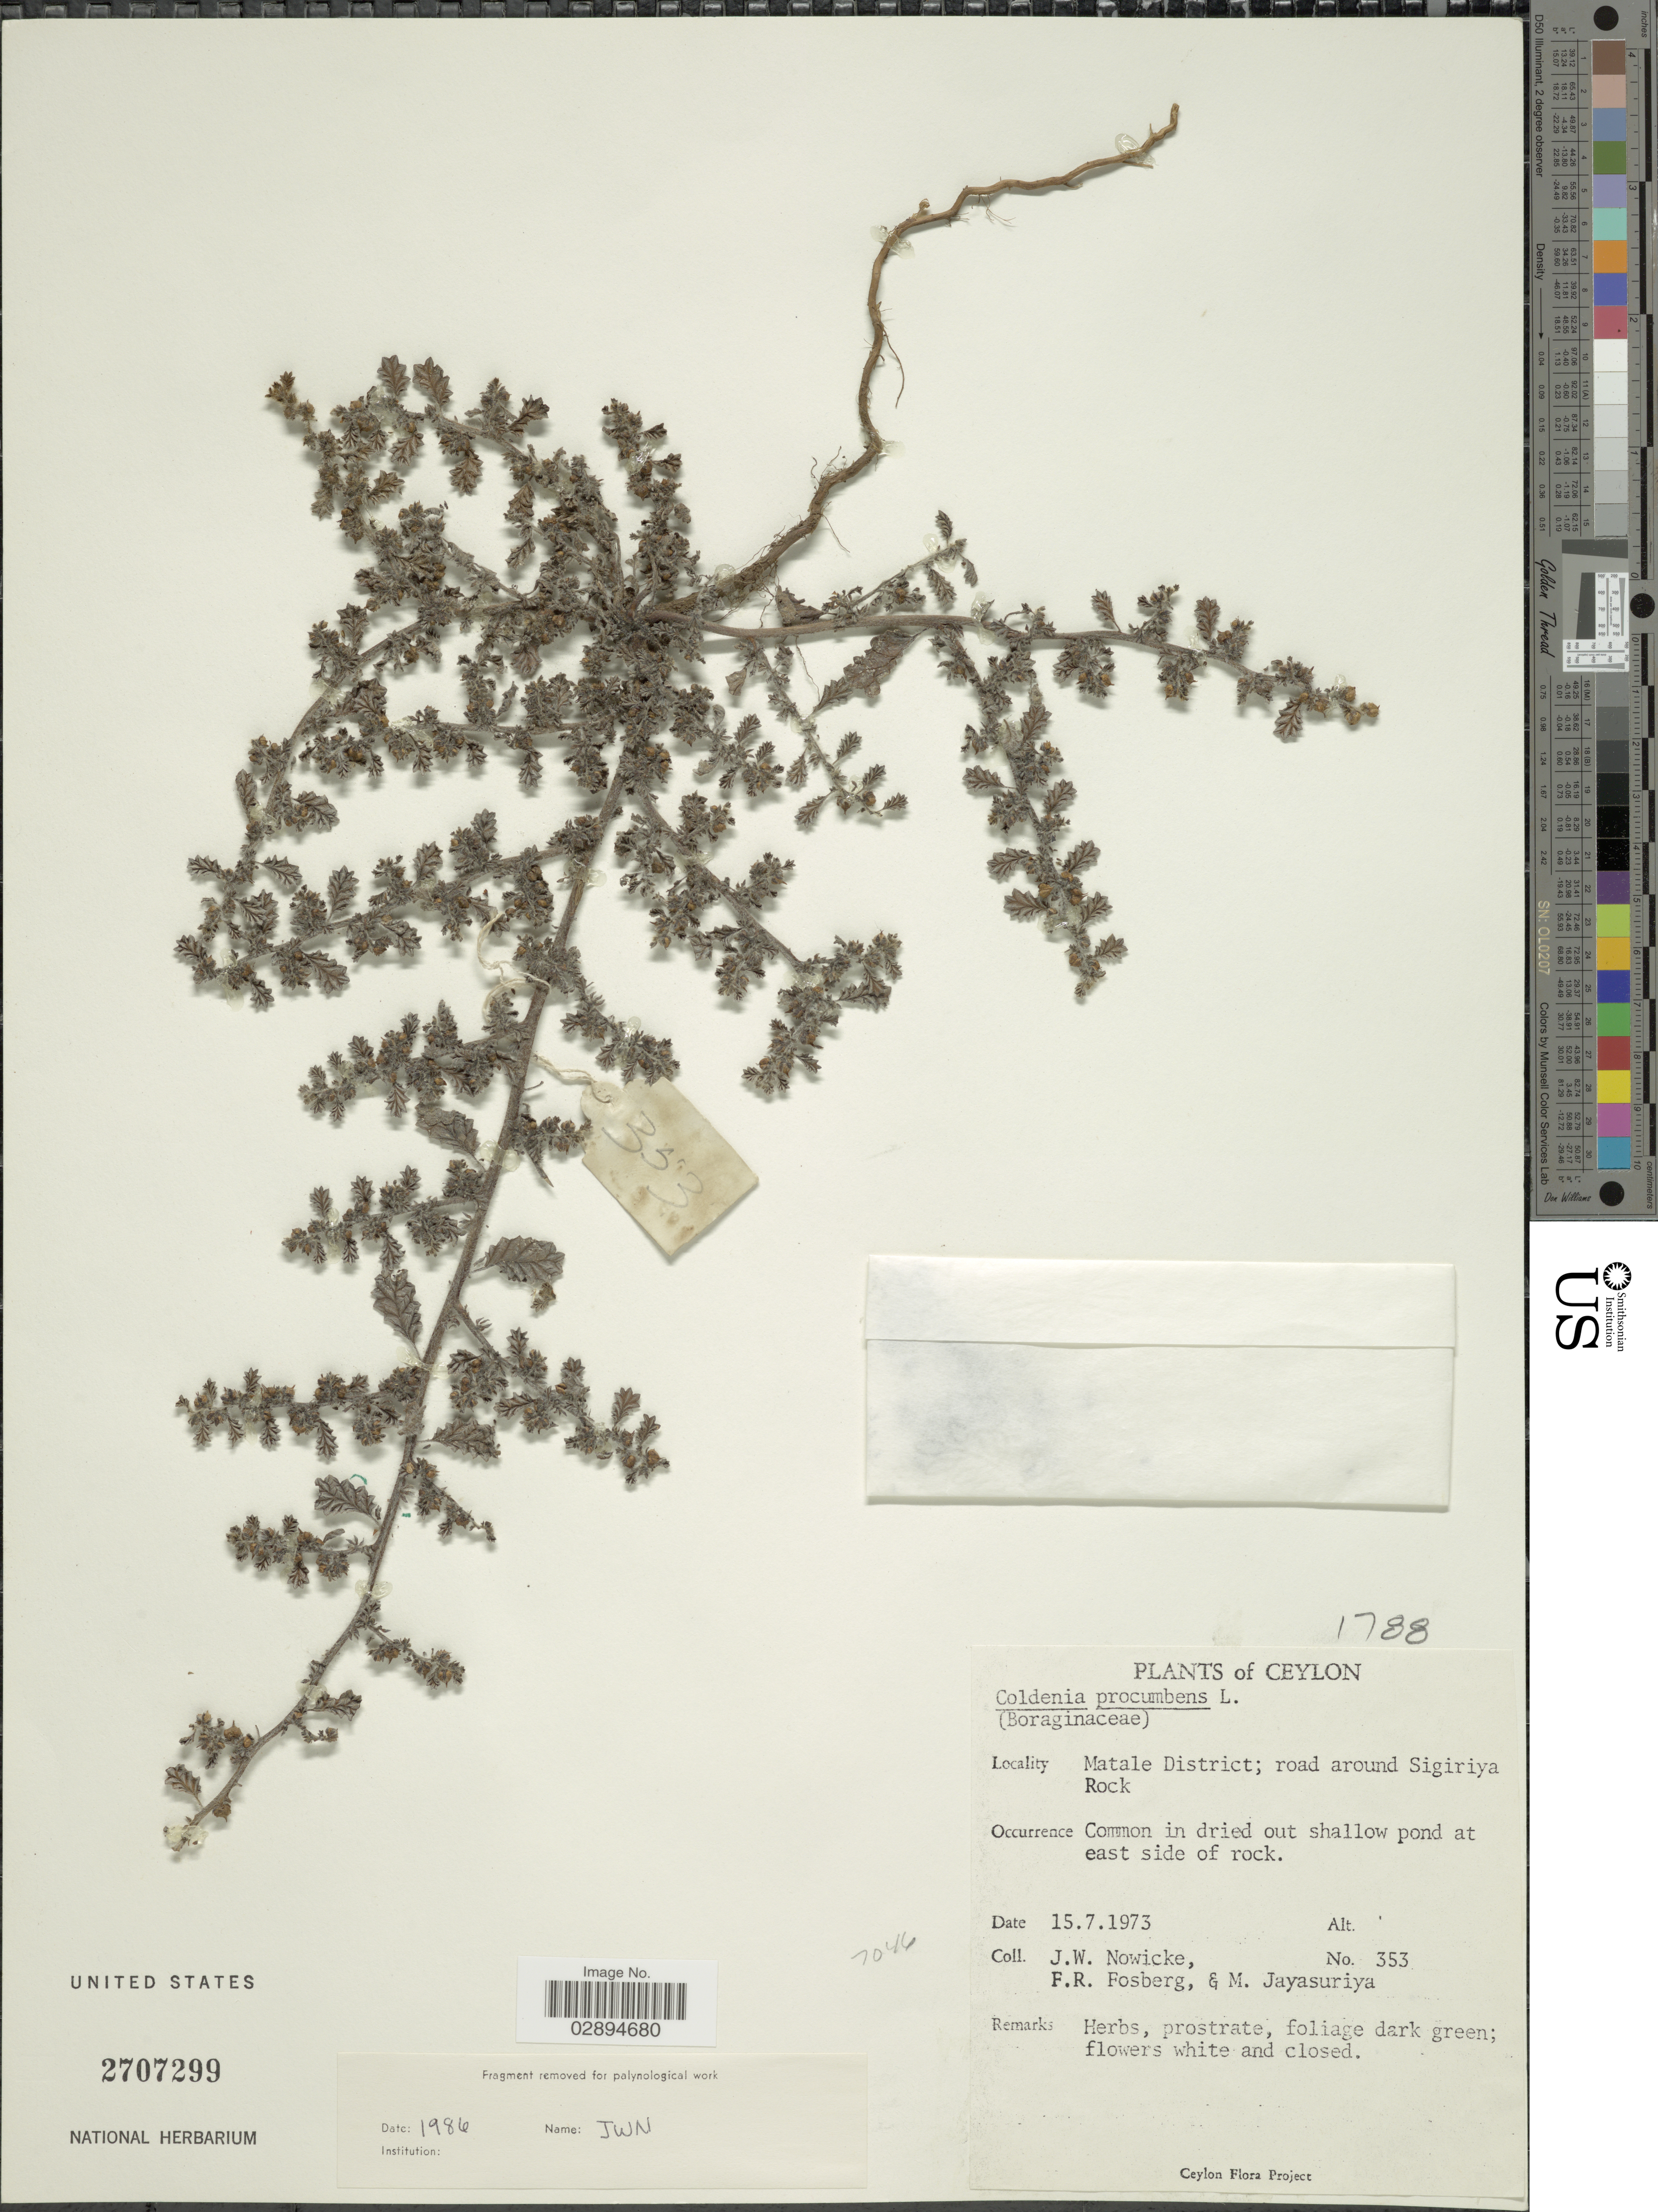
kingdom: Plantae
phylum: Tracheophyta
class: Magnoliopsida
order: Boraginales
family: Coldeniaceae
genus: Coldenia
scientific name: Coldenia procumbens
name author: L.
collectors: J. W. Nowicke, F. R. Fosberg & M. Jayasuriya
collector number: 353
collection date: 1973-07-15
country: Sri Lanka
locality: Ceylon. Matale District; road around Sigiriya Rock.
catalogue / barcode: US 2707299